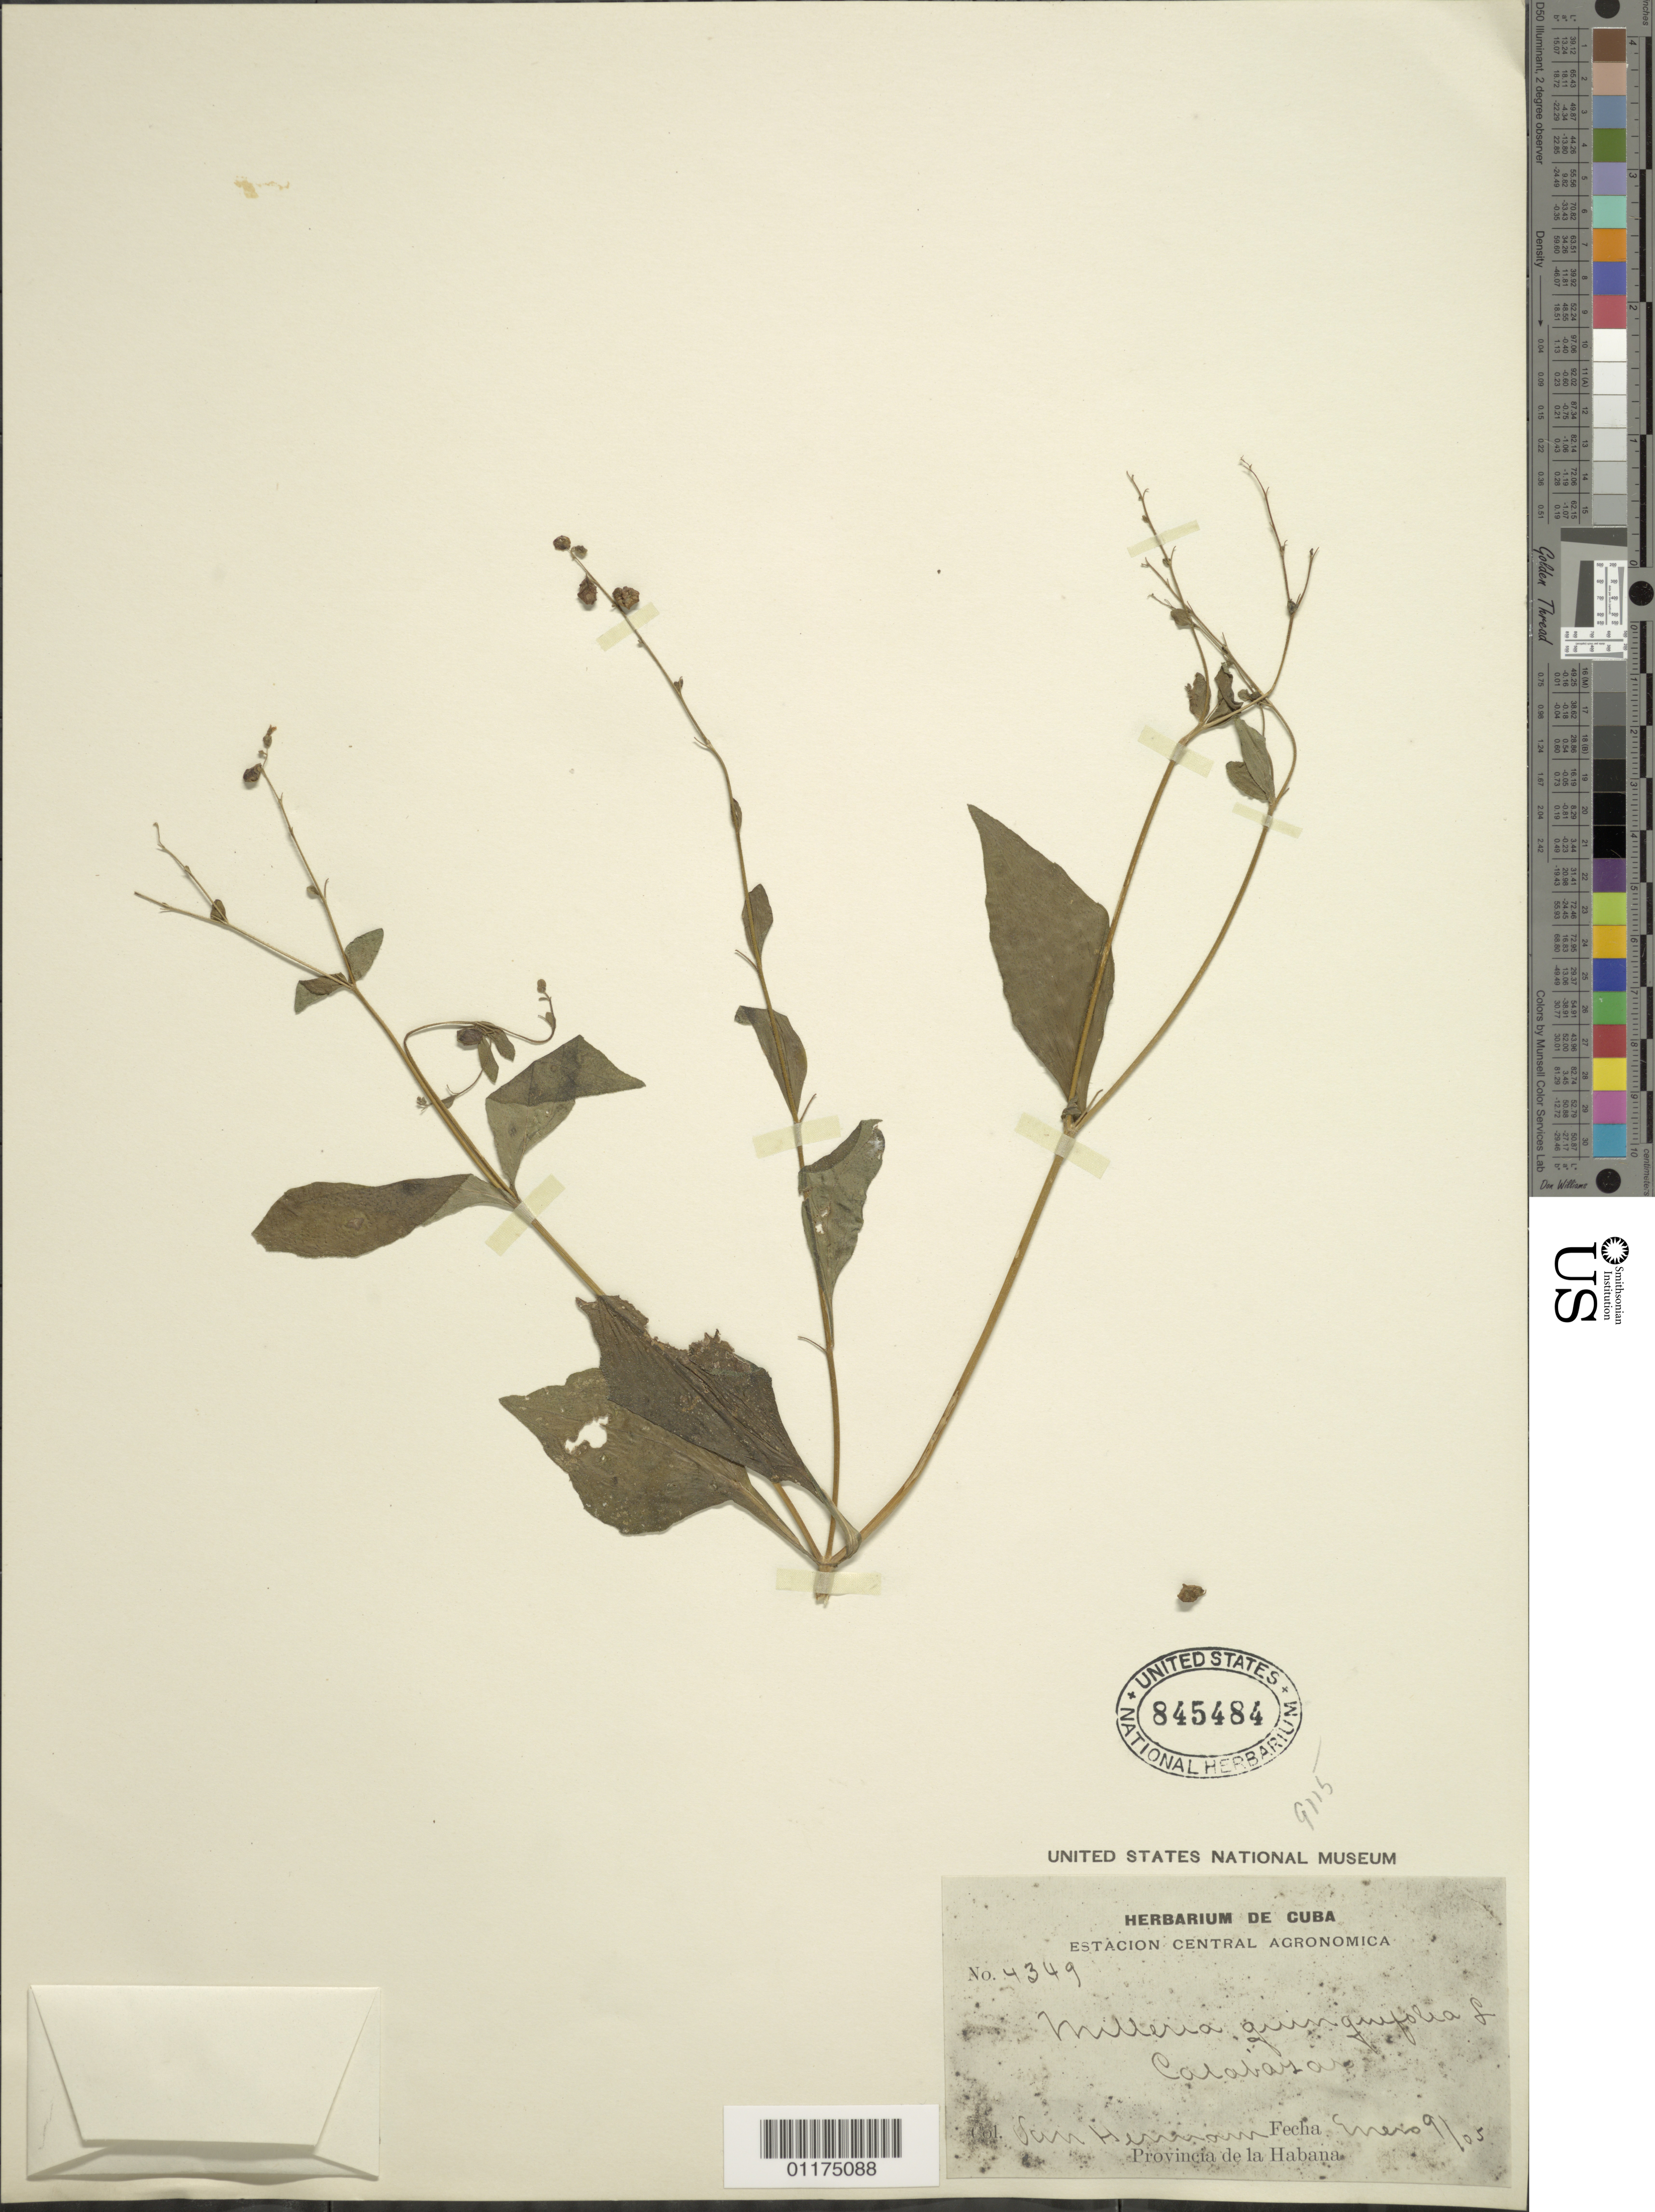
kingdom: Plantae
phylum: Tracheophyta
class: Magnoliopsida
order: Asterales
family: Asteraceae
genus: Milleria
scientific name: Milleria quinqueflora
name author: L.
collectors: H. A. Van Hermann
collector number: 4349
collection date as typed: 09 Jan 1905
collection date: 1905-01-09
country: Cuba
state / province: La Habana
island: Cuba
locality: Calabazar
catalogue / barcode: US 845484